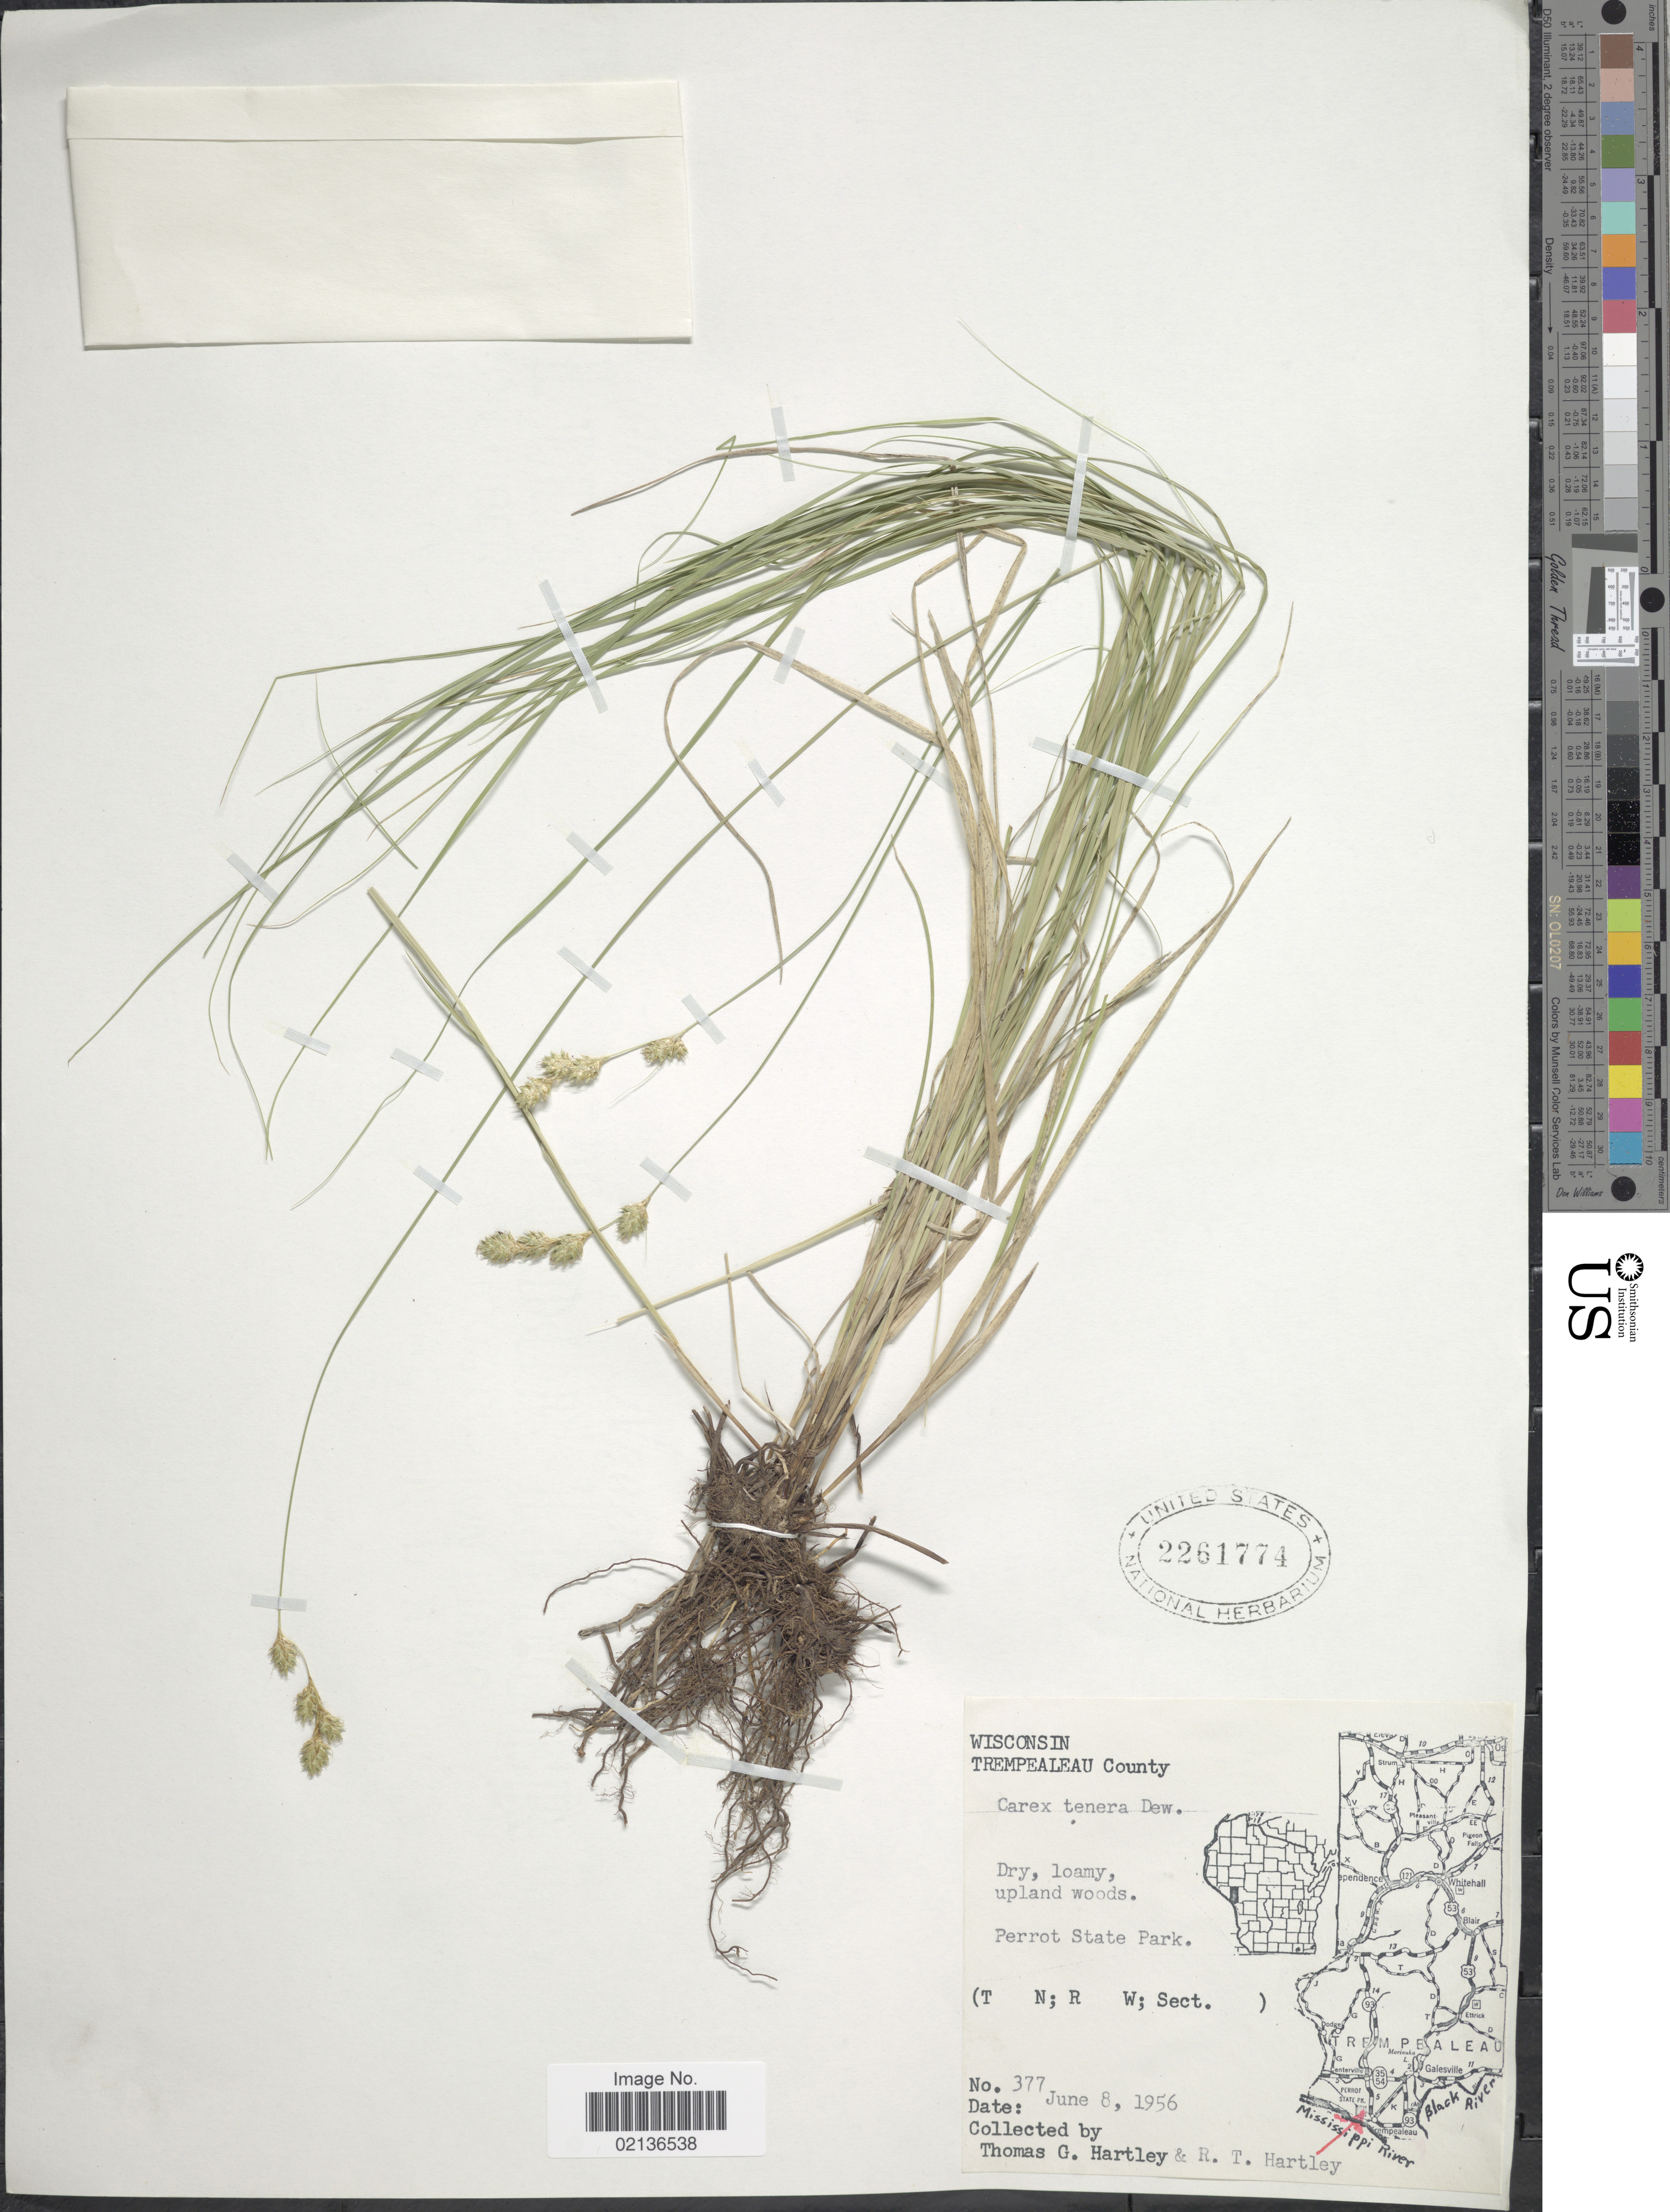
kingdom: Plantae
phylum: Tracheophyta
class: Liliopsida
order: Poales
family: Cyperaceae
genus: Carex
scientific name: Carex tenera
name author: Dewey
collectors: T. G. Hartley & R. T. Hartley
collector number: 377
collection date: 1956-06-08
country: United States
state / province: Wisconsin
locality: Trempealeau County, Perrot State Park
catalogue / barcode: US 2261774